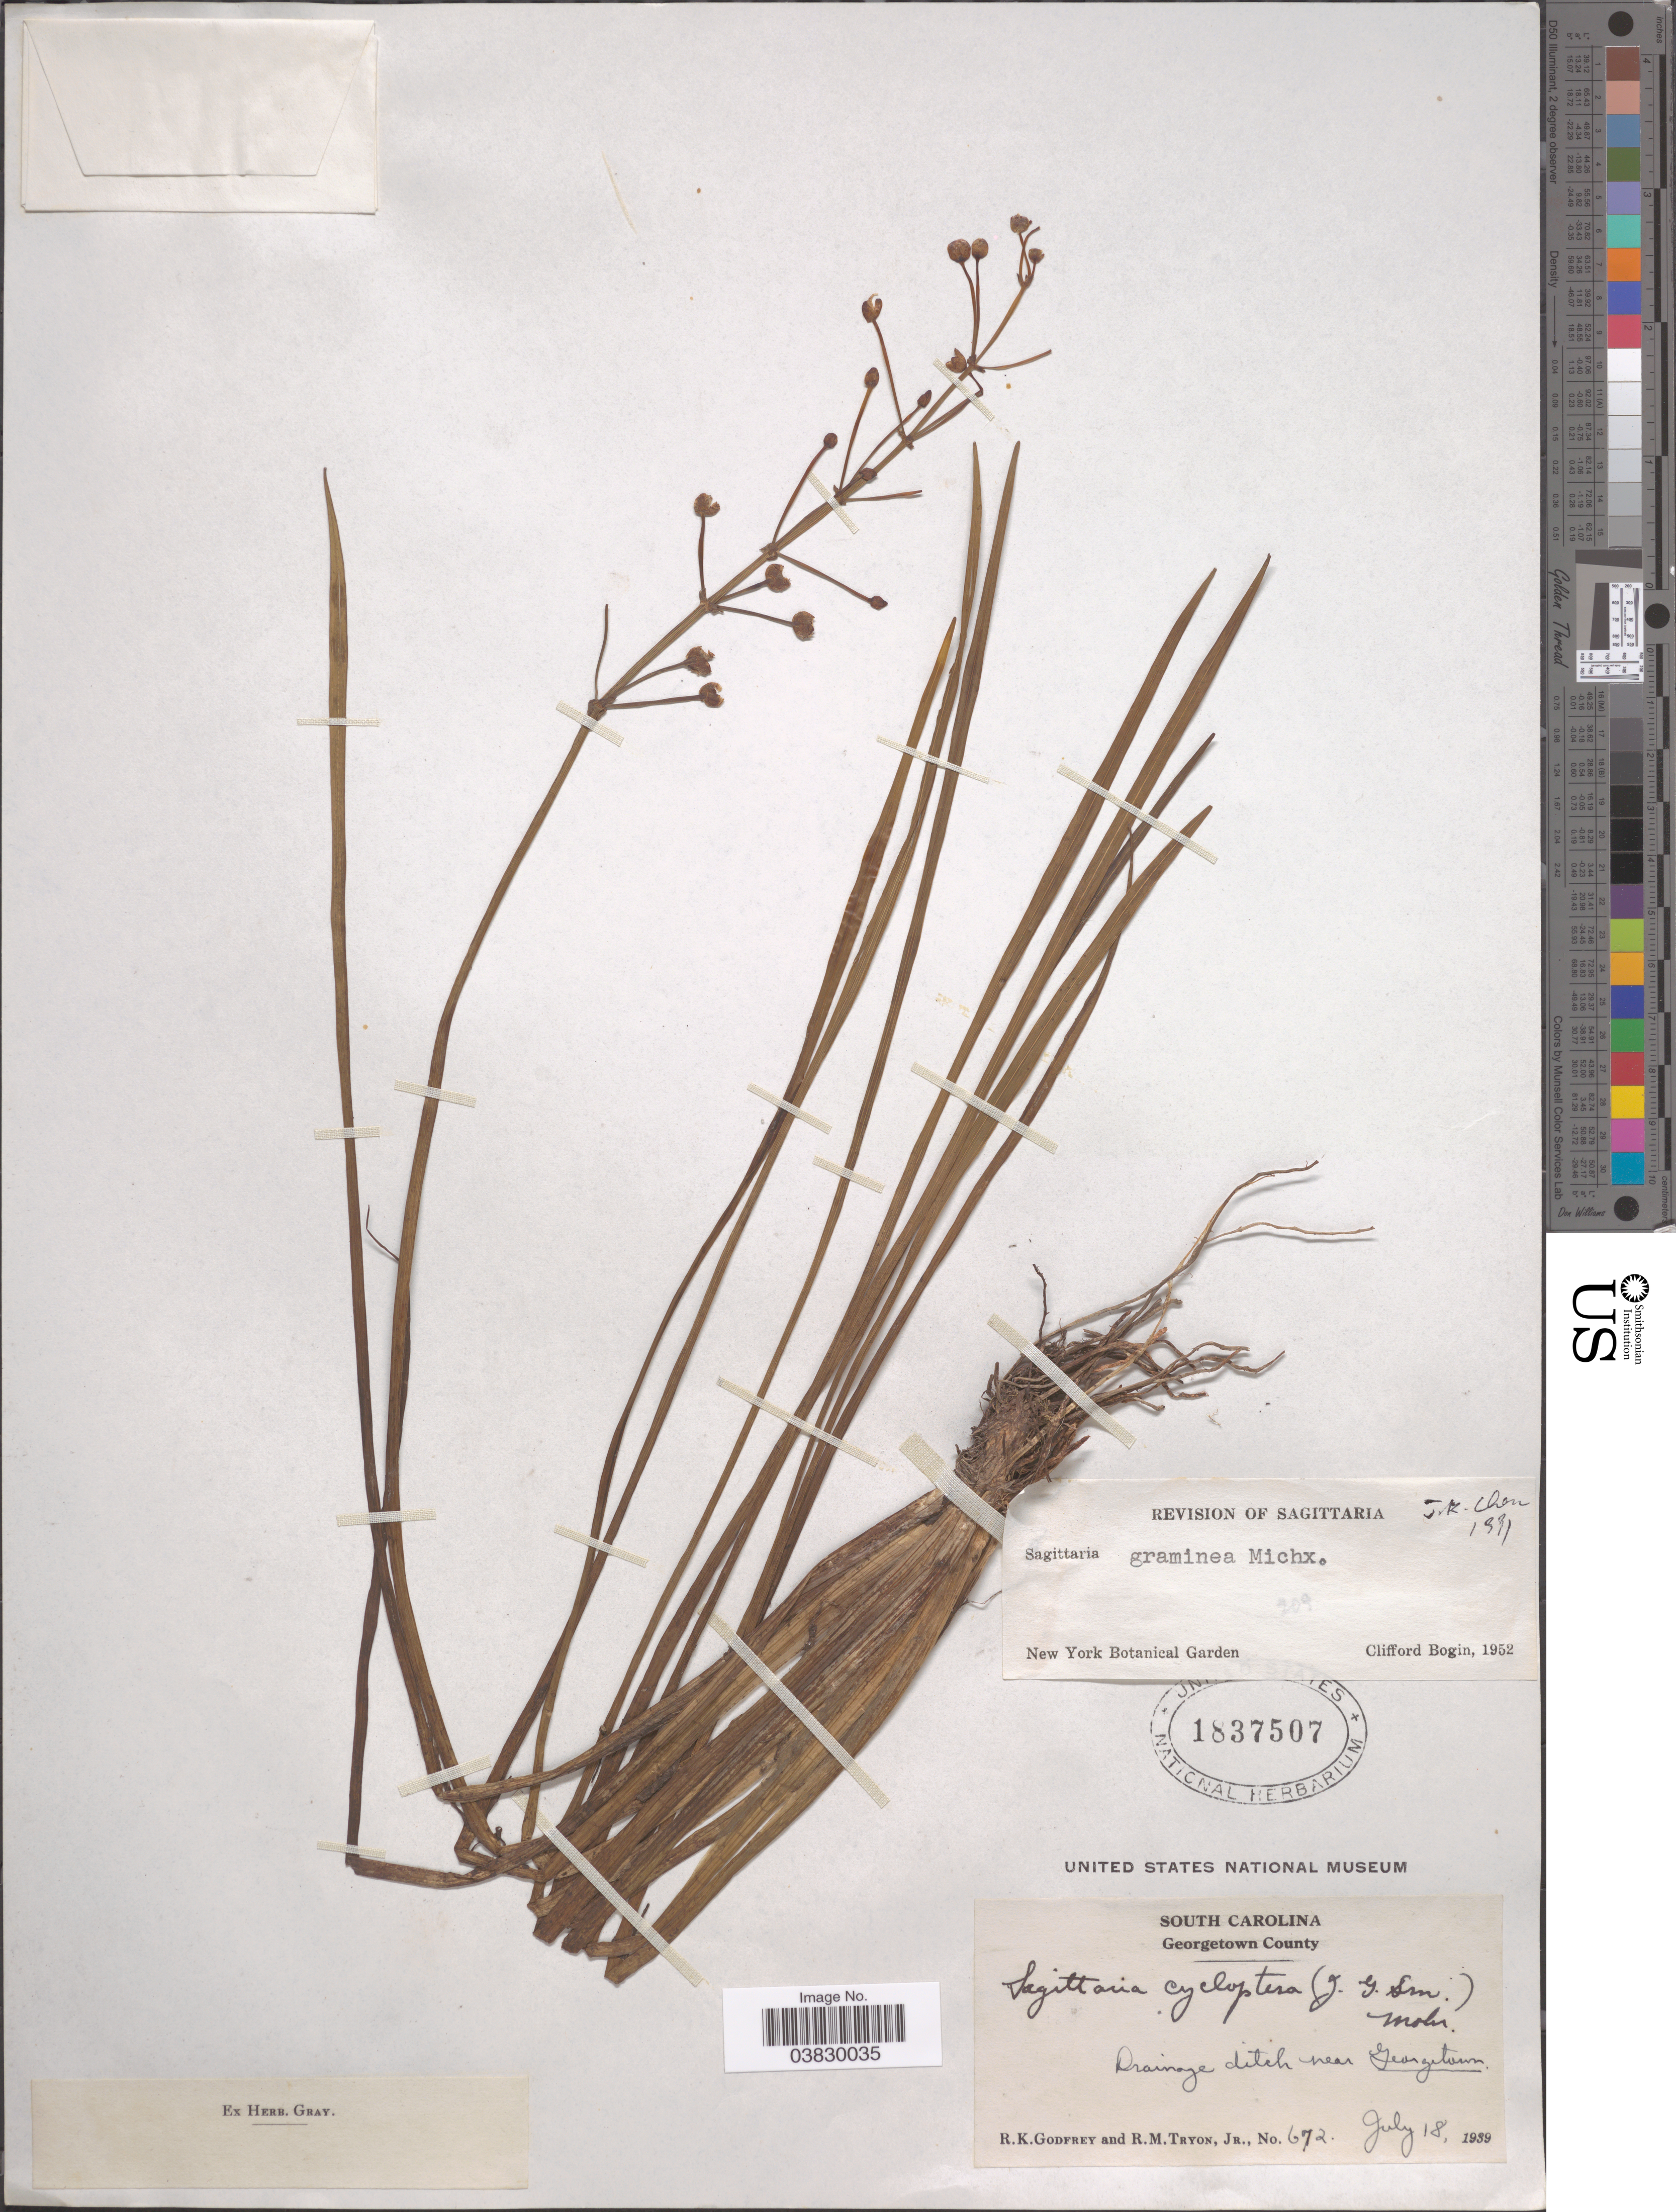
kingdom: Plantae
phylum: Tracheophyta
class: Liliopsida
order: Alismatales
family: Alismataceae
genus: Sagittaria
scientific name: Sagittaria graminea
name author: Michx.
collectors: R. K. Godfrey & R. Tryon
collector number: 672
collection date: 1939-07-18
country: United States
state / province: South Carolina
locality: Georgetown County. Drainage ditch near Georgetown.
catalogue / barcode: US 1837507